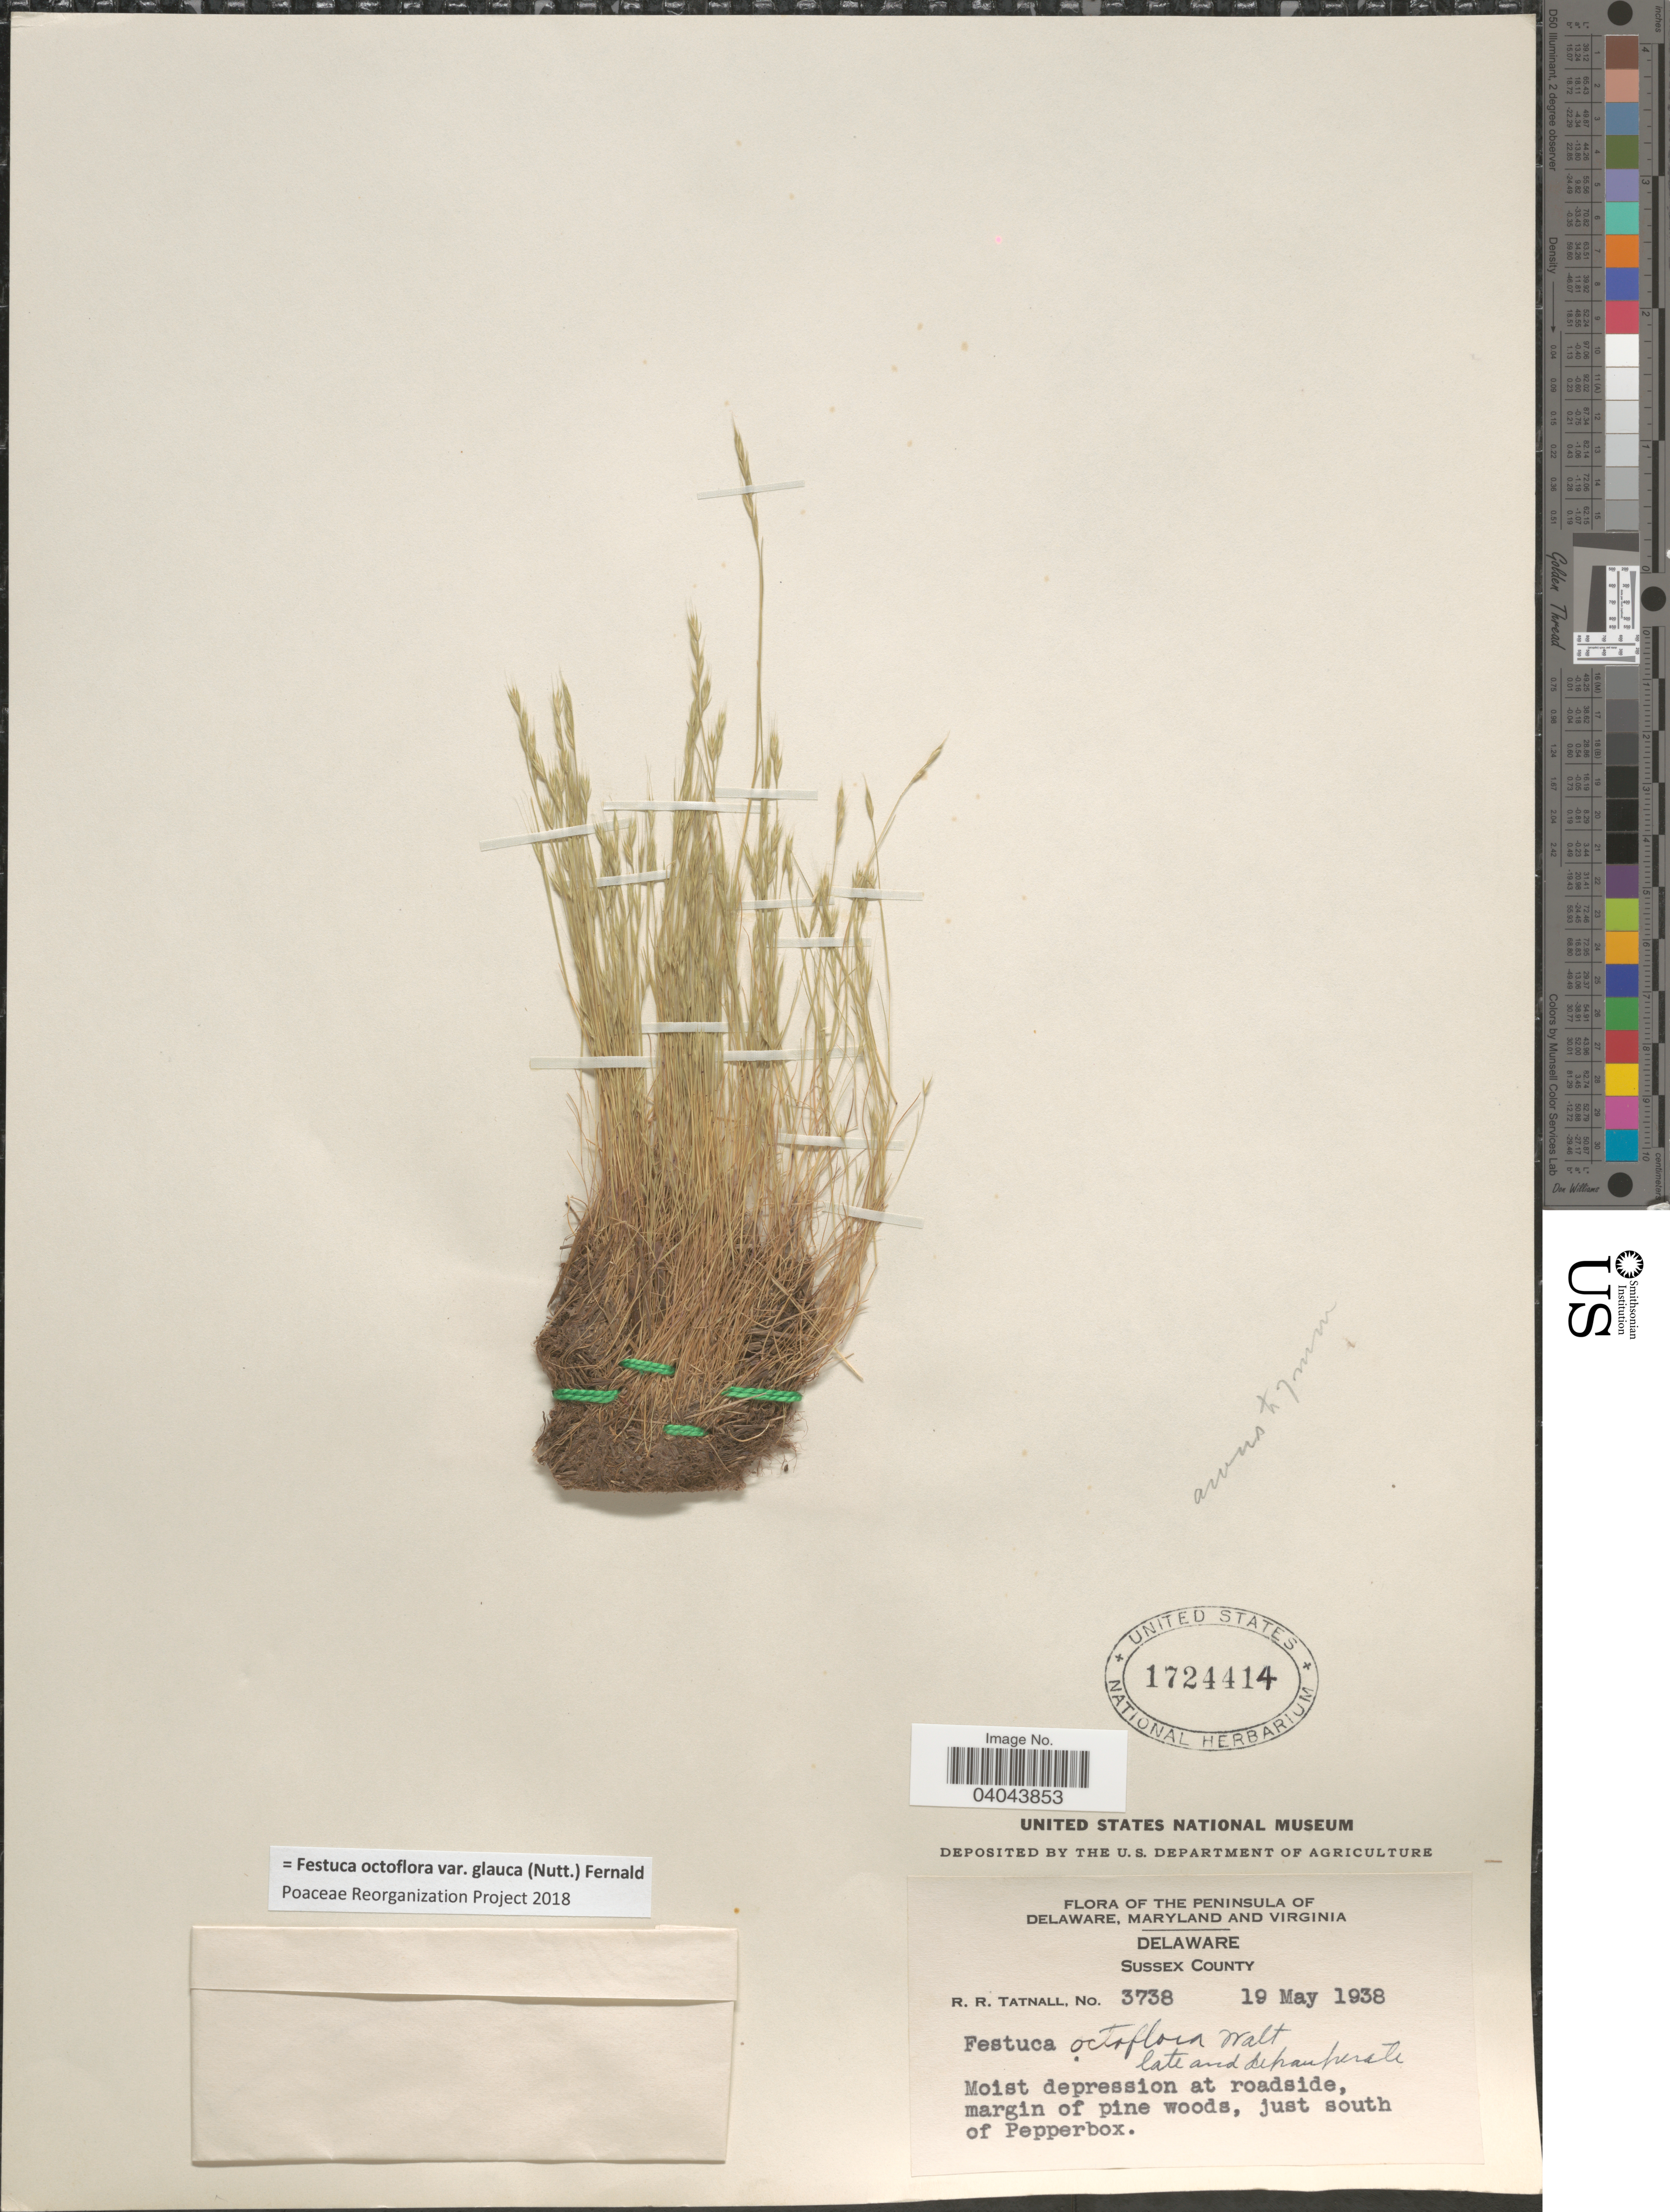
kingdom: Plantae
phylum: Tracheophyta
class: Liliopsida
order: Poales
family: Poaceae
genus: Festuca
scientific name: Festuca octoflora var. glauca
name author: (Nutt.) Fernald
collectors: R. Tatnall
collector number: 3738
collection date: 1938-05-19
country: United States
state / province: Delaware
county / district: Sussex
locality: The Peninsula of Delaware, Maryland and Virginia. Sussex County. At roadside, margin of pine woods, just south of Pepperbox.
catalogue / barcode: US 1724414